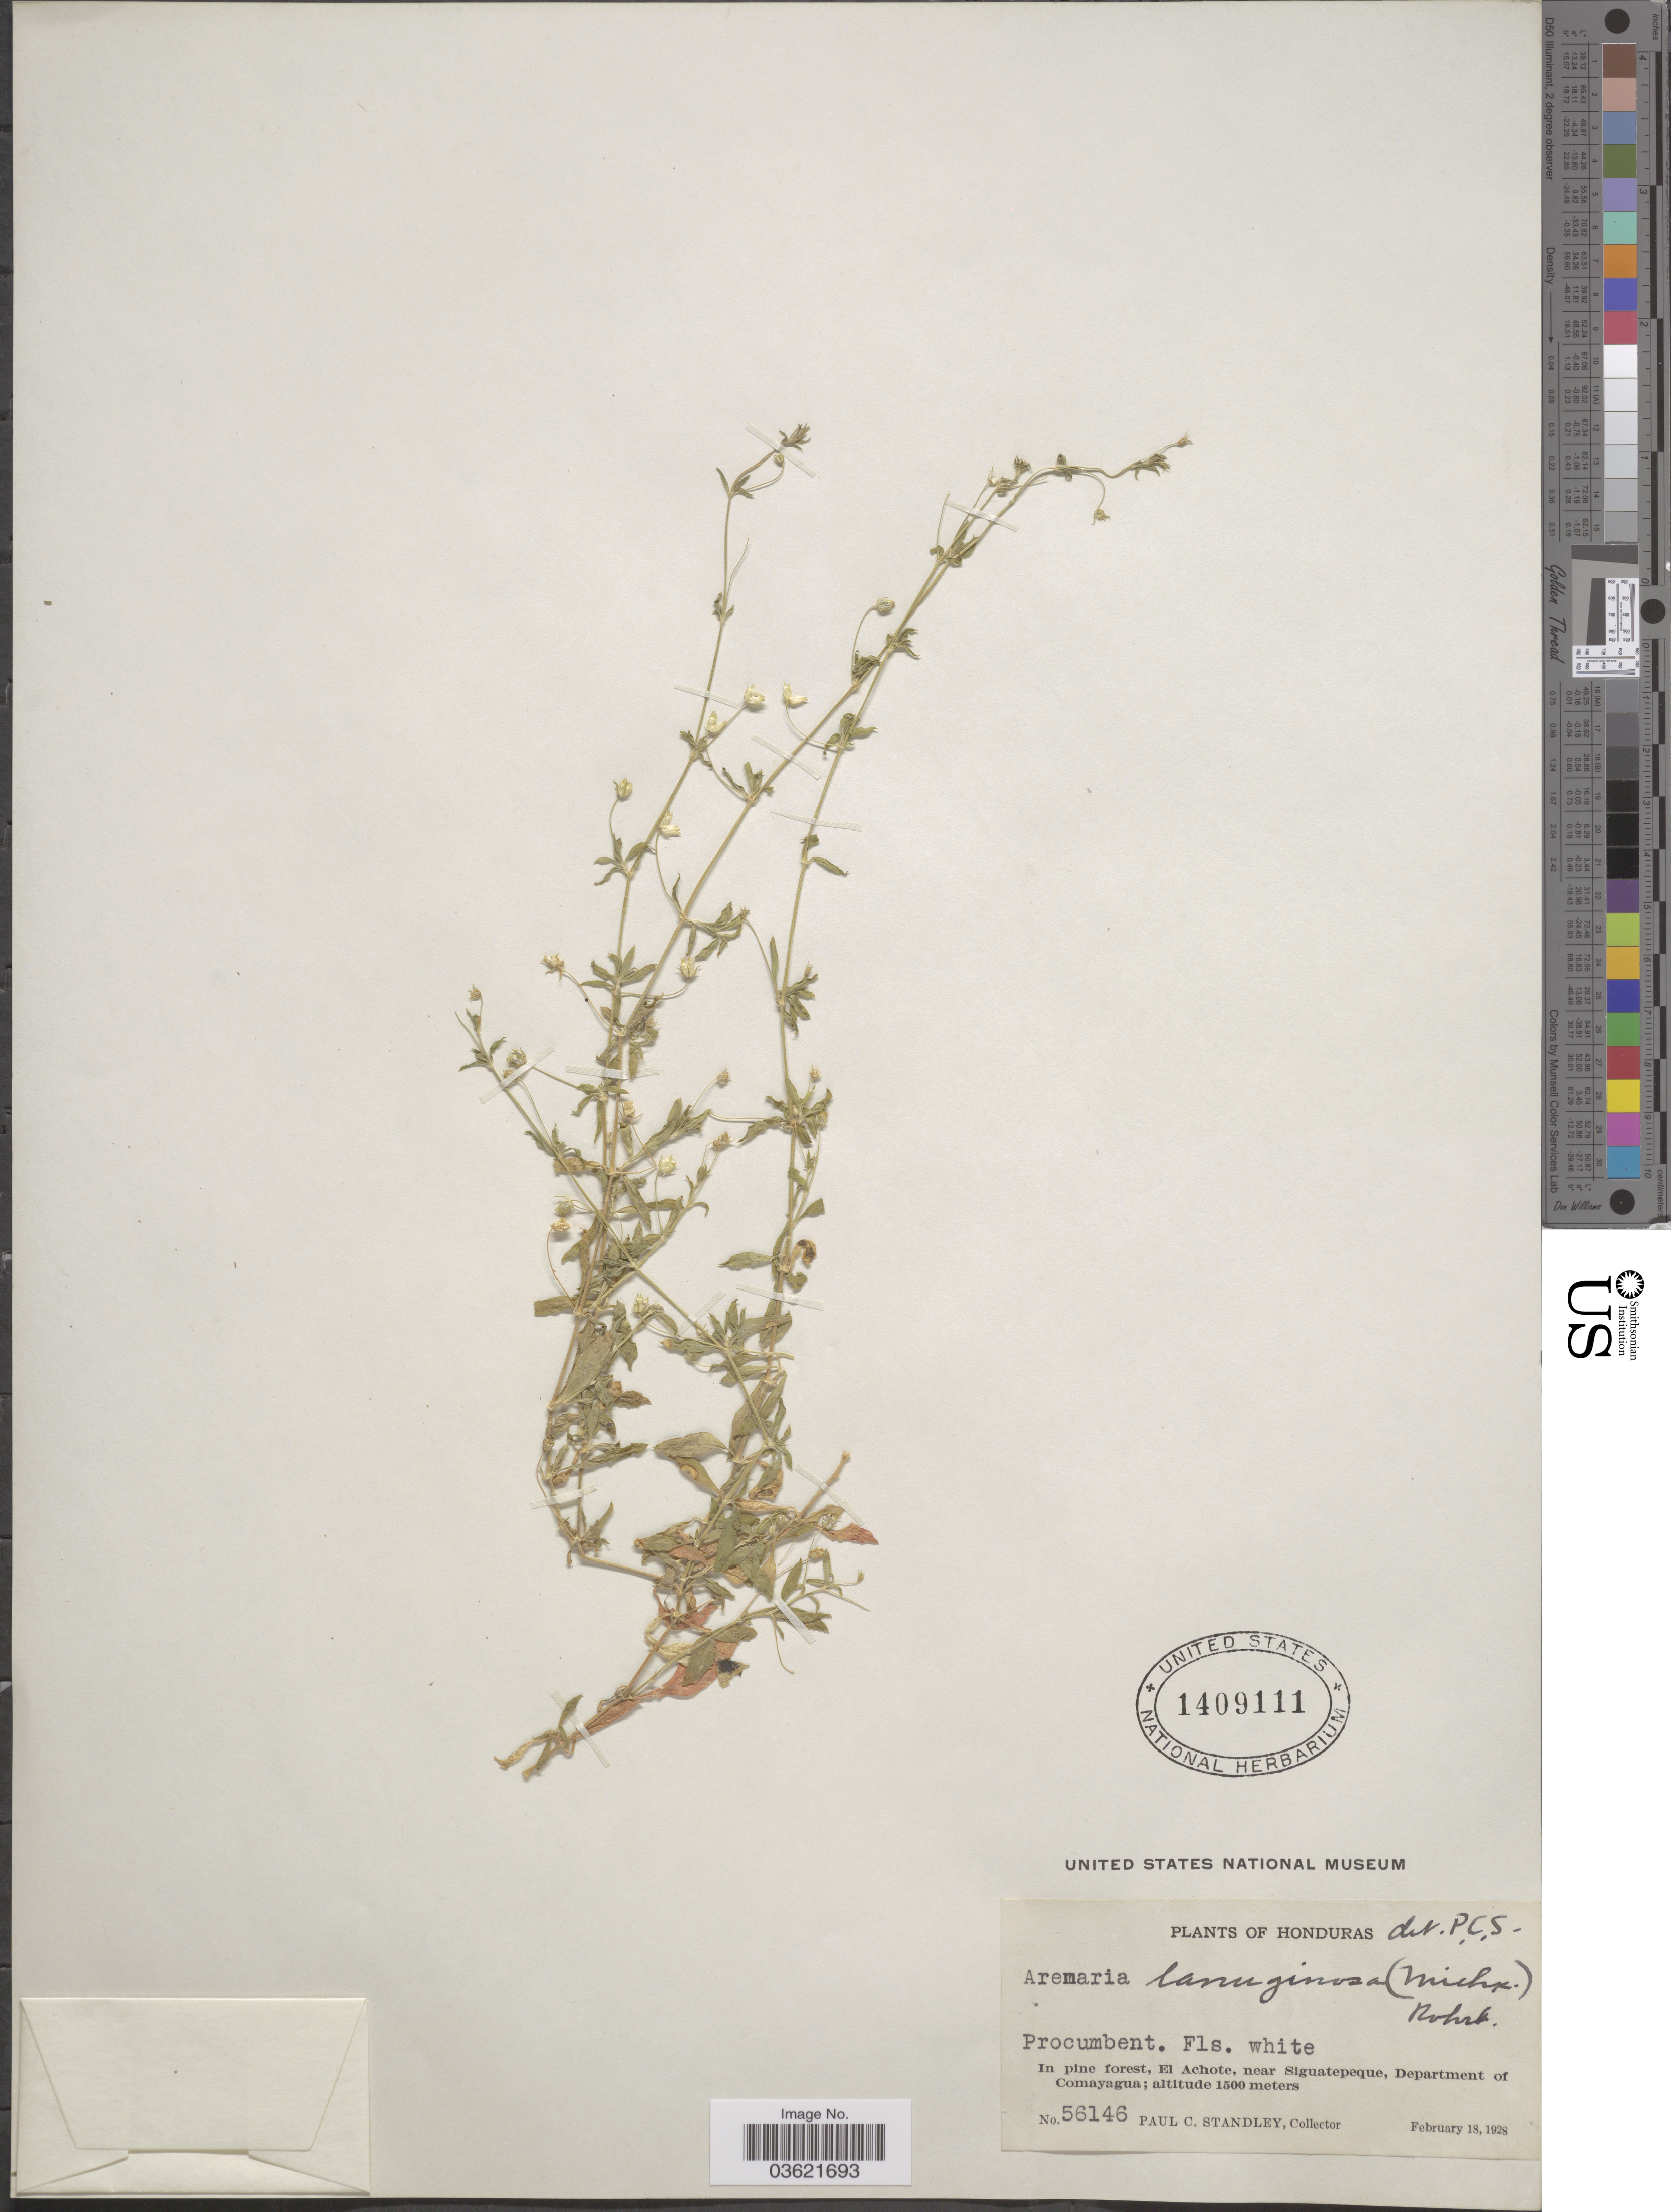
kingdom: Plantae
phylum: Tracheophyta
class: Magnoliopsida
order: Caryophyllales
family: Caryophyllaceae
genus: Arenaria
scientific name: Arenaria lanuginosa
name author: (Michx.) Rohrb.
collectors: P. C. Standley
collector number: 56146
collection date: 1928-02-18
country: Honduras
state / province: Comayagua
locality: El Achote, near Siguatepeque, Department of Comayagua.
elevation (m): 1500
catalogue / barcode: US 1409111